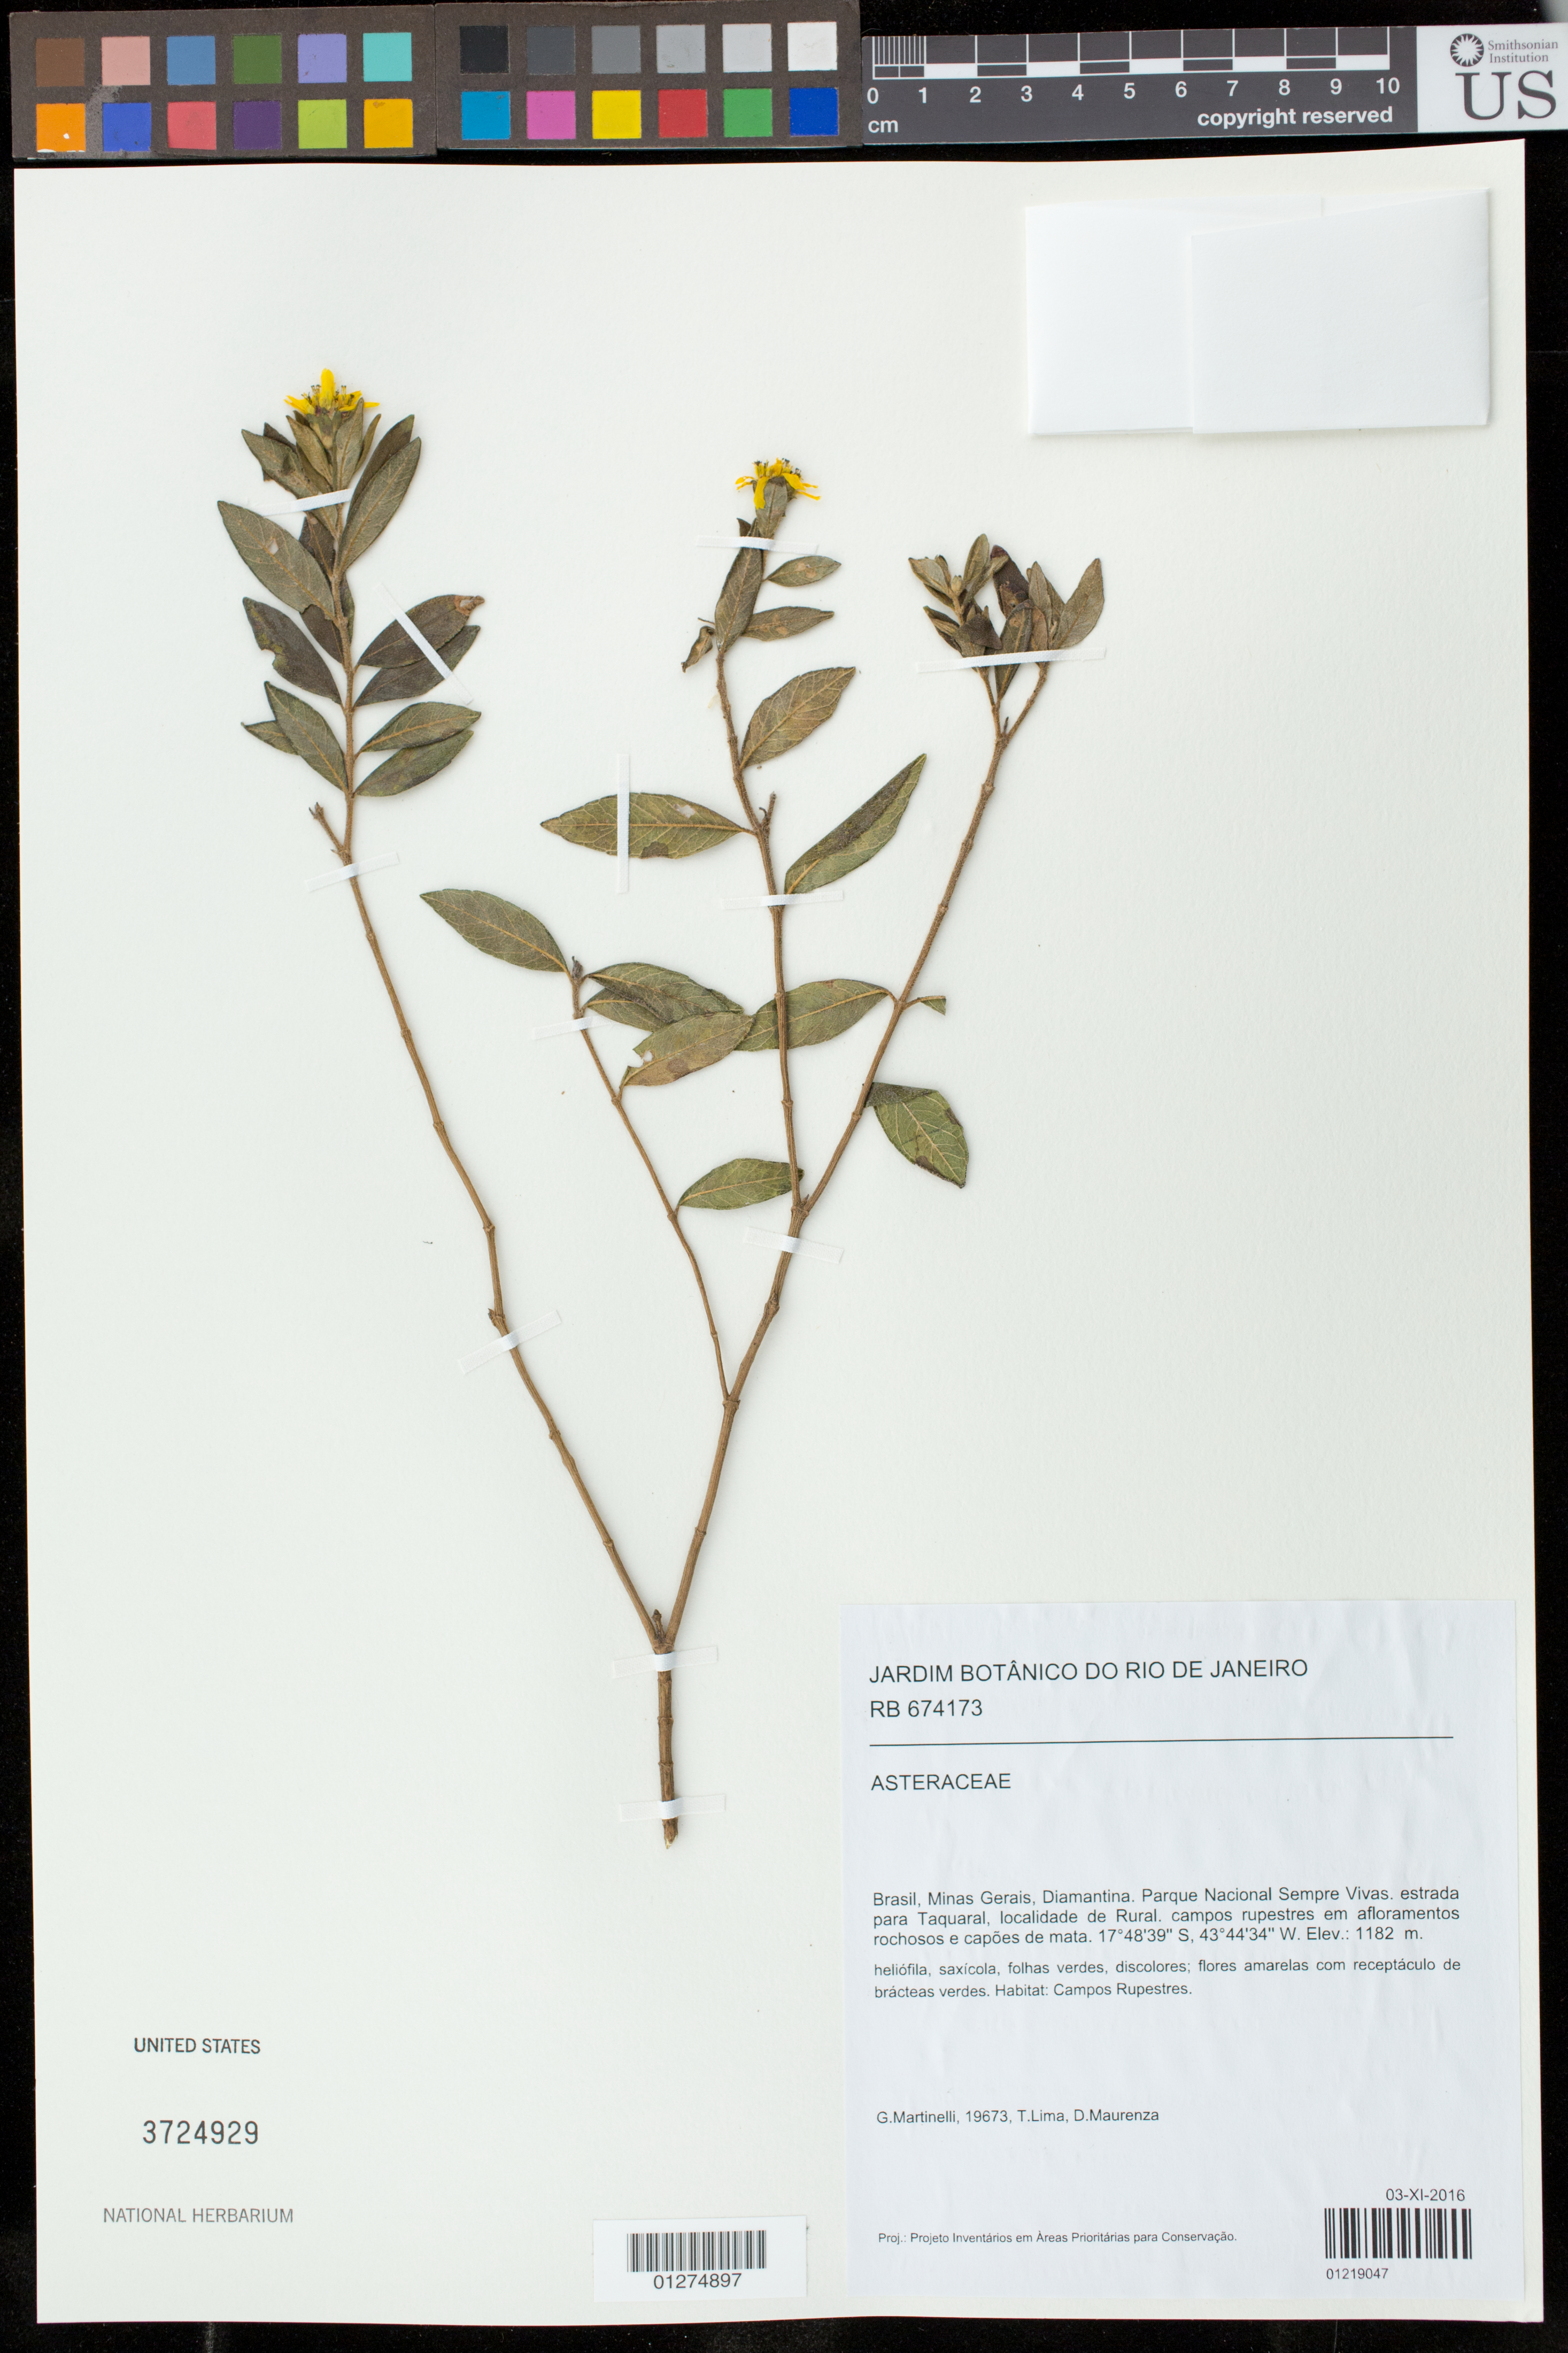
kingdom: Plantae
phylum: Tracheophyta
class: Magnoliopsida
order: Asterales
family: Asteraceae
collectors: G. Martinelli, T. Lima & D. Maurenza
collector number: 19673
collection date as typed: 03 XI 2016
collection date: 2016-11-03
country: Brazil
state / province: Minas Gerais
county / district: Diamantina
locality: Parque Nacional Sempre Vivas, estrada para Taquaral, localidade de Rural.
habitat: campos rupestres em afloramentos rochosos e capões de mata; Campos Rupestres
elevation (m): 1182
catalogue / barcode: US 3724929